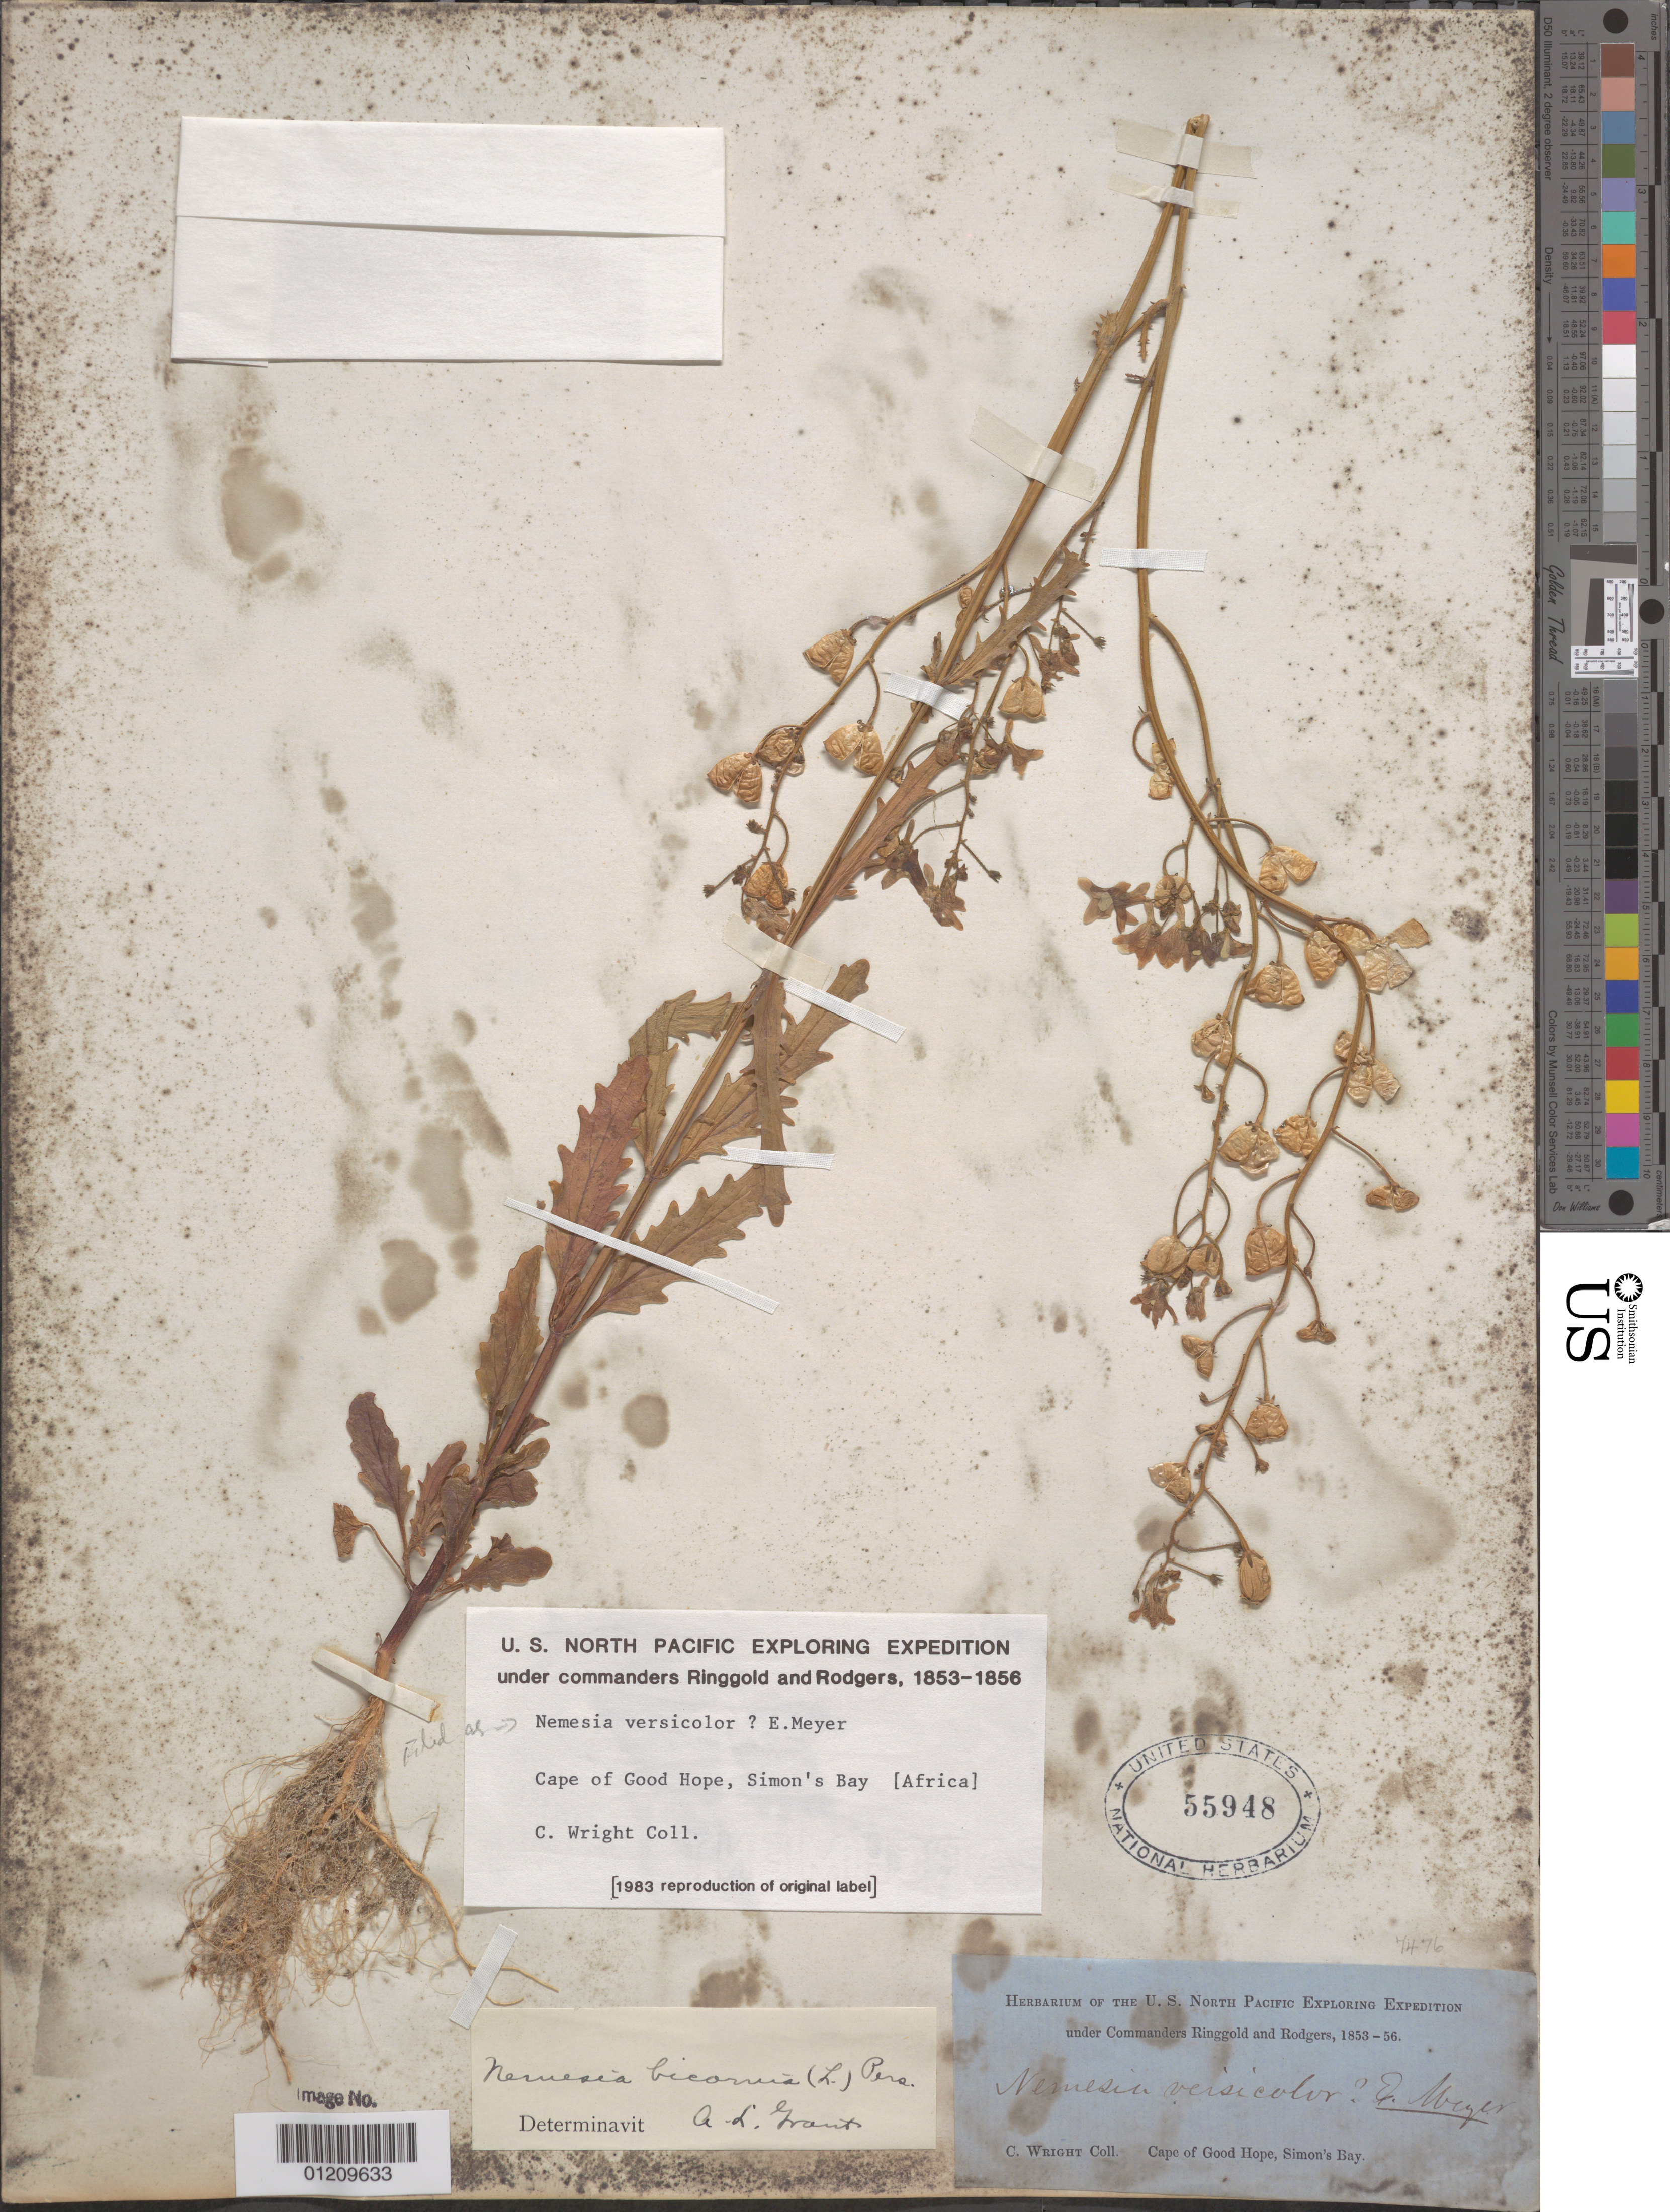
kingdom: Plantae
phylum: Tracheophyta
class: Magnoliopsida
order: Lamiales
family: Scrophulariaceae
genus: Nemesia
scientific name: Nemesia versicolor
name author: E. Mey. ex Benth.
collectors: C. Wright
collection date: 1853/1856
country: South Africa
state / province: Western Cape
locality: Cape of Good Hope, Simon's Bay.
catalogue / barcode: US 55948